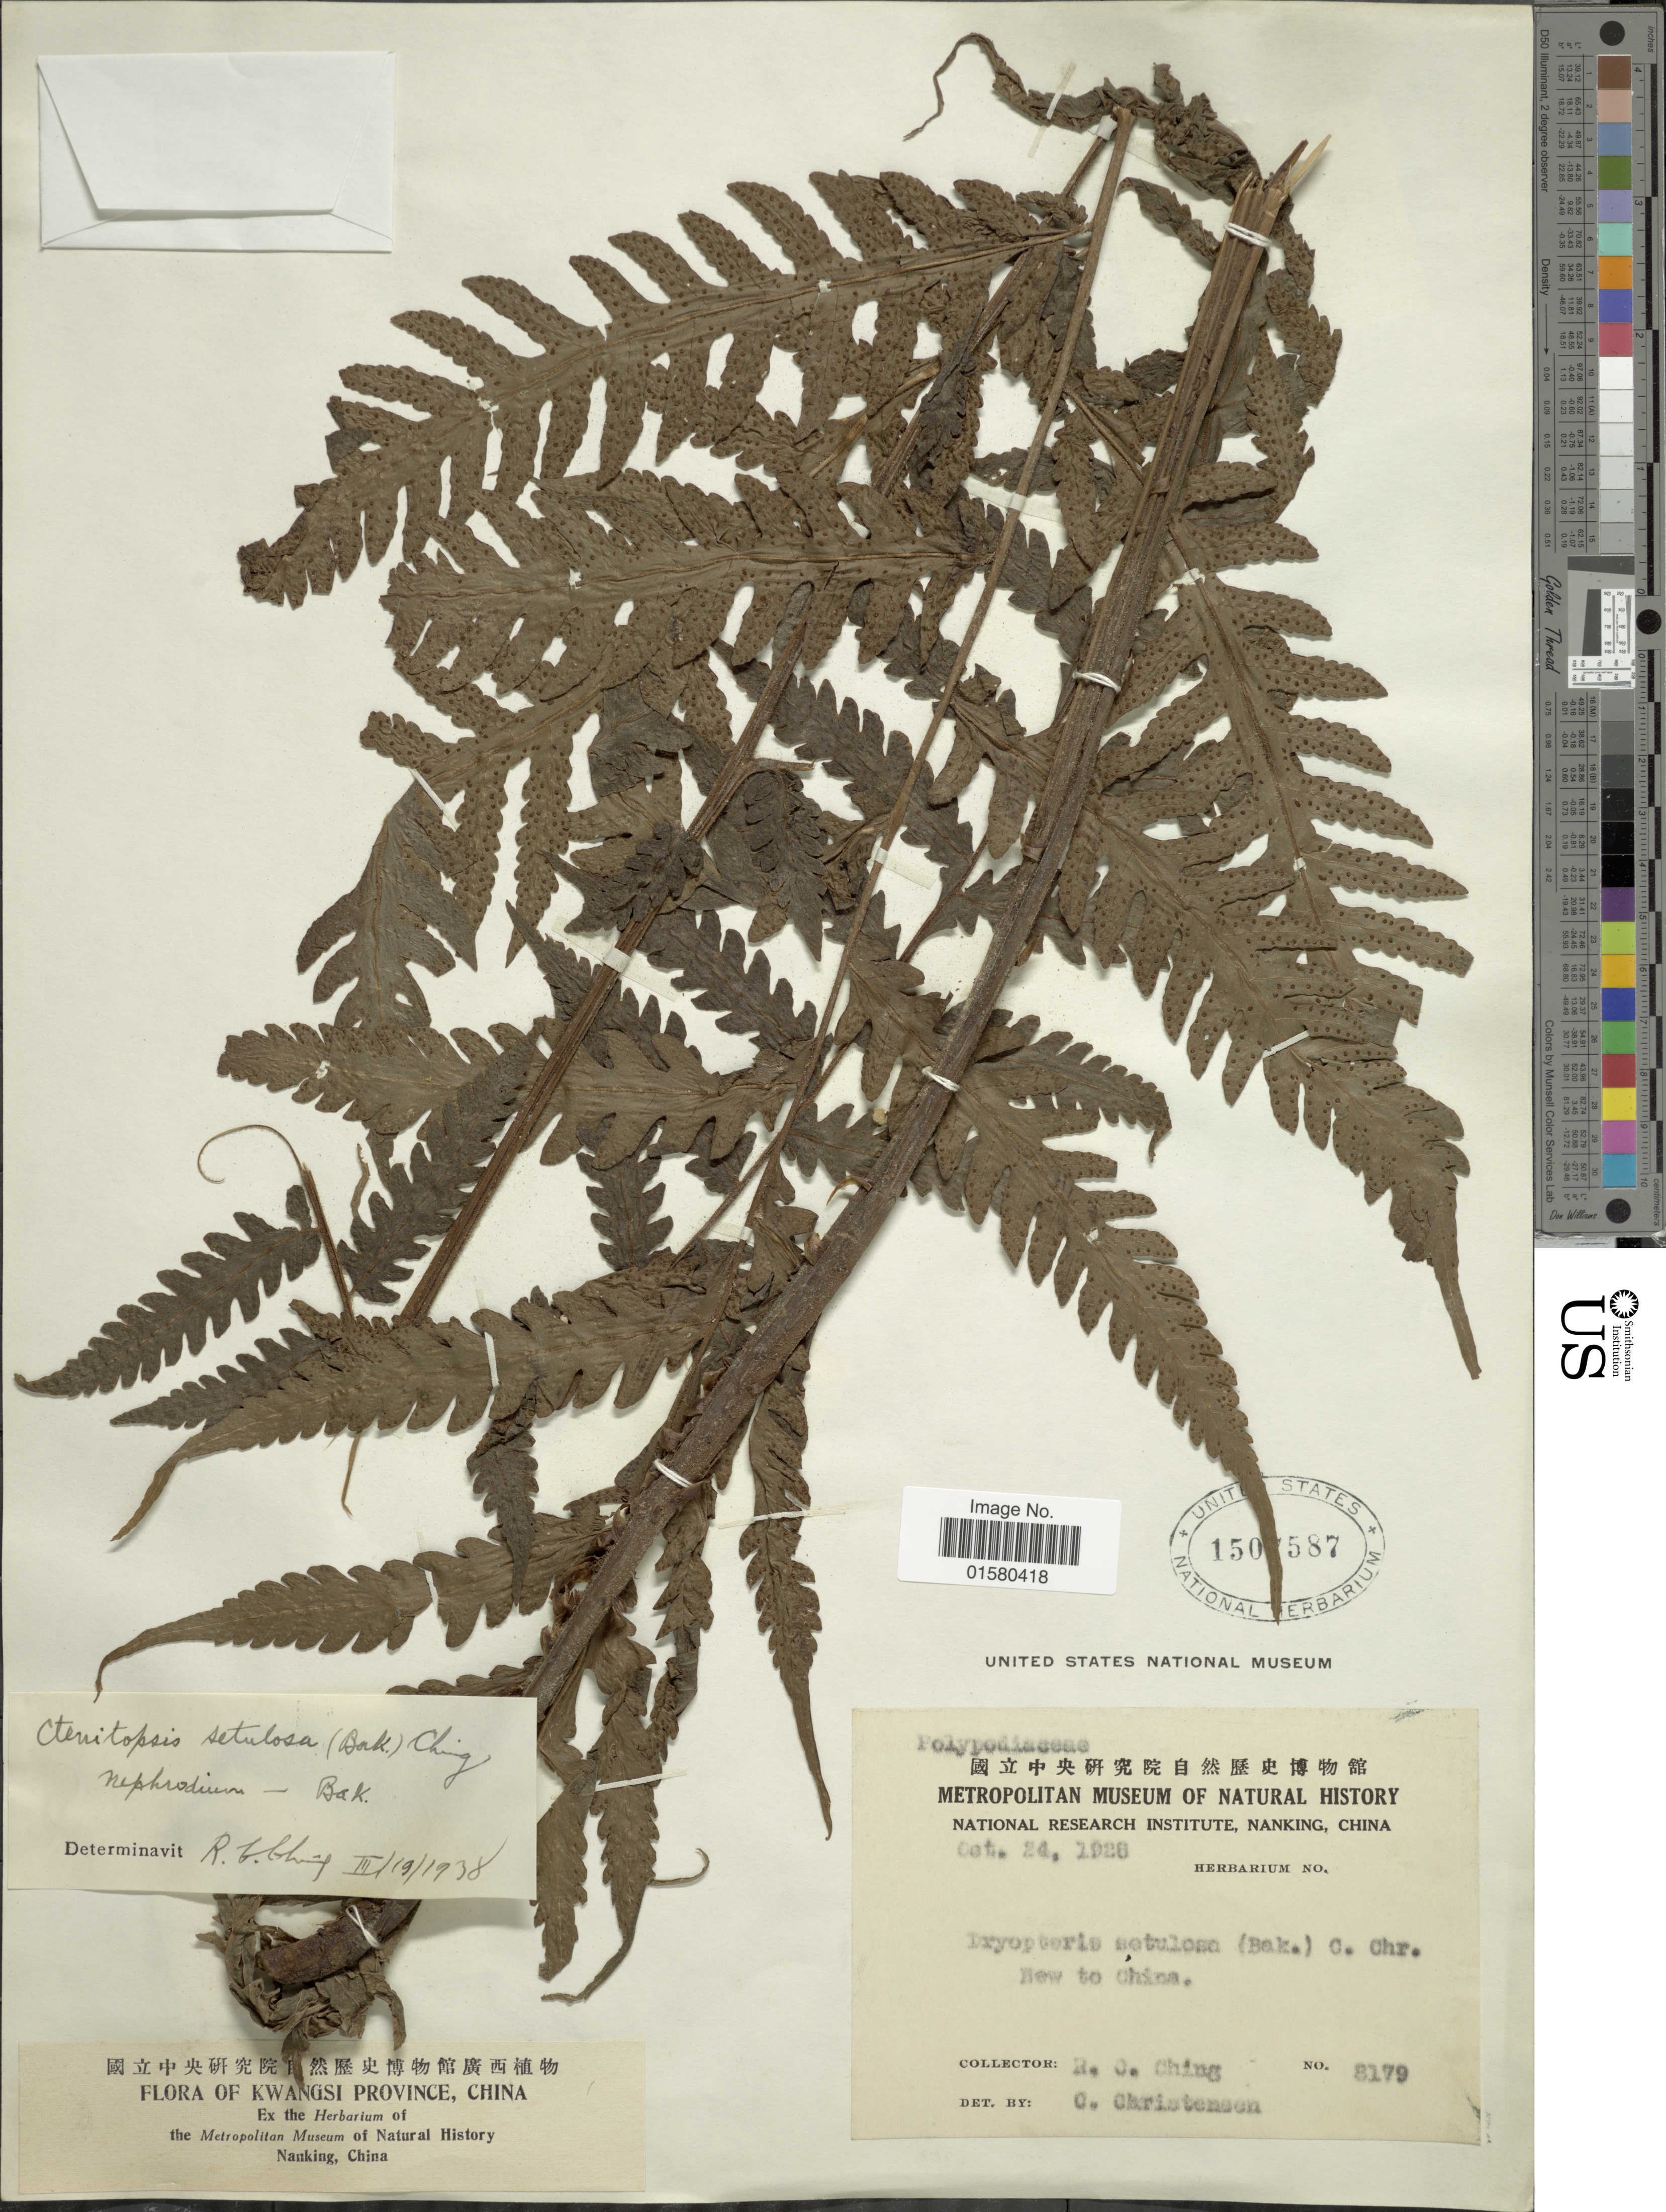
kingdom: Plantae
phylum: Tracheophyta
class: Polypodiopsida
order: Polypodiales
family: Tectariaceae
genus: Tectaria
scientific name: Tectaria setulosa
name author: (Baker)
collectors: R. C. Ching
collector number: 8179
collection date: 1926-10-24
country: China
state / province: Guangxi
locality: Kwangsi Province, Nanking China.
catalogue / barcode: US 1507587